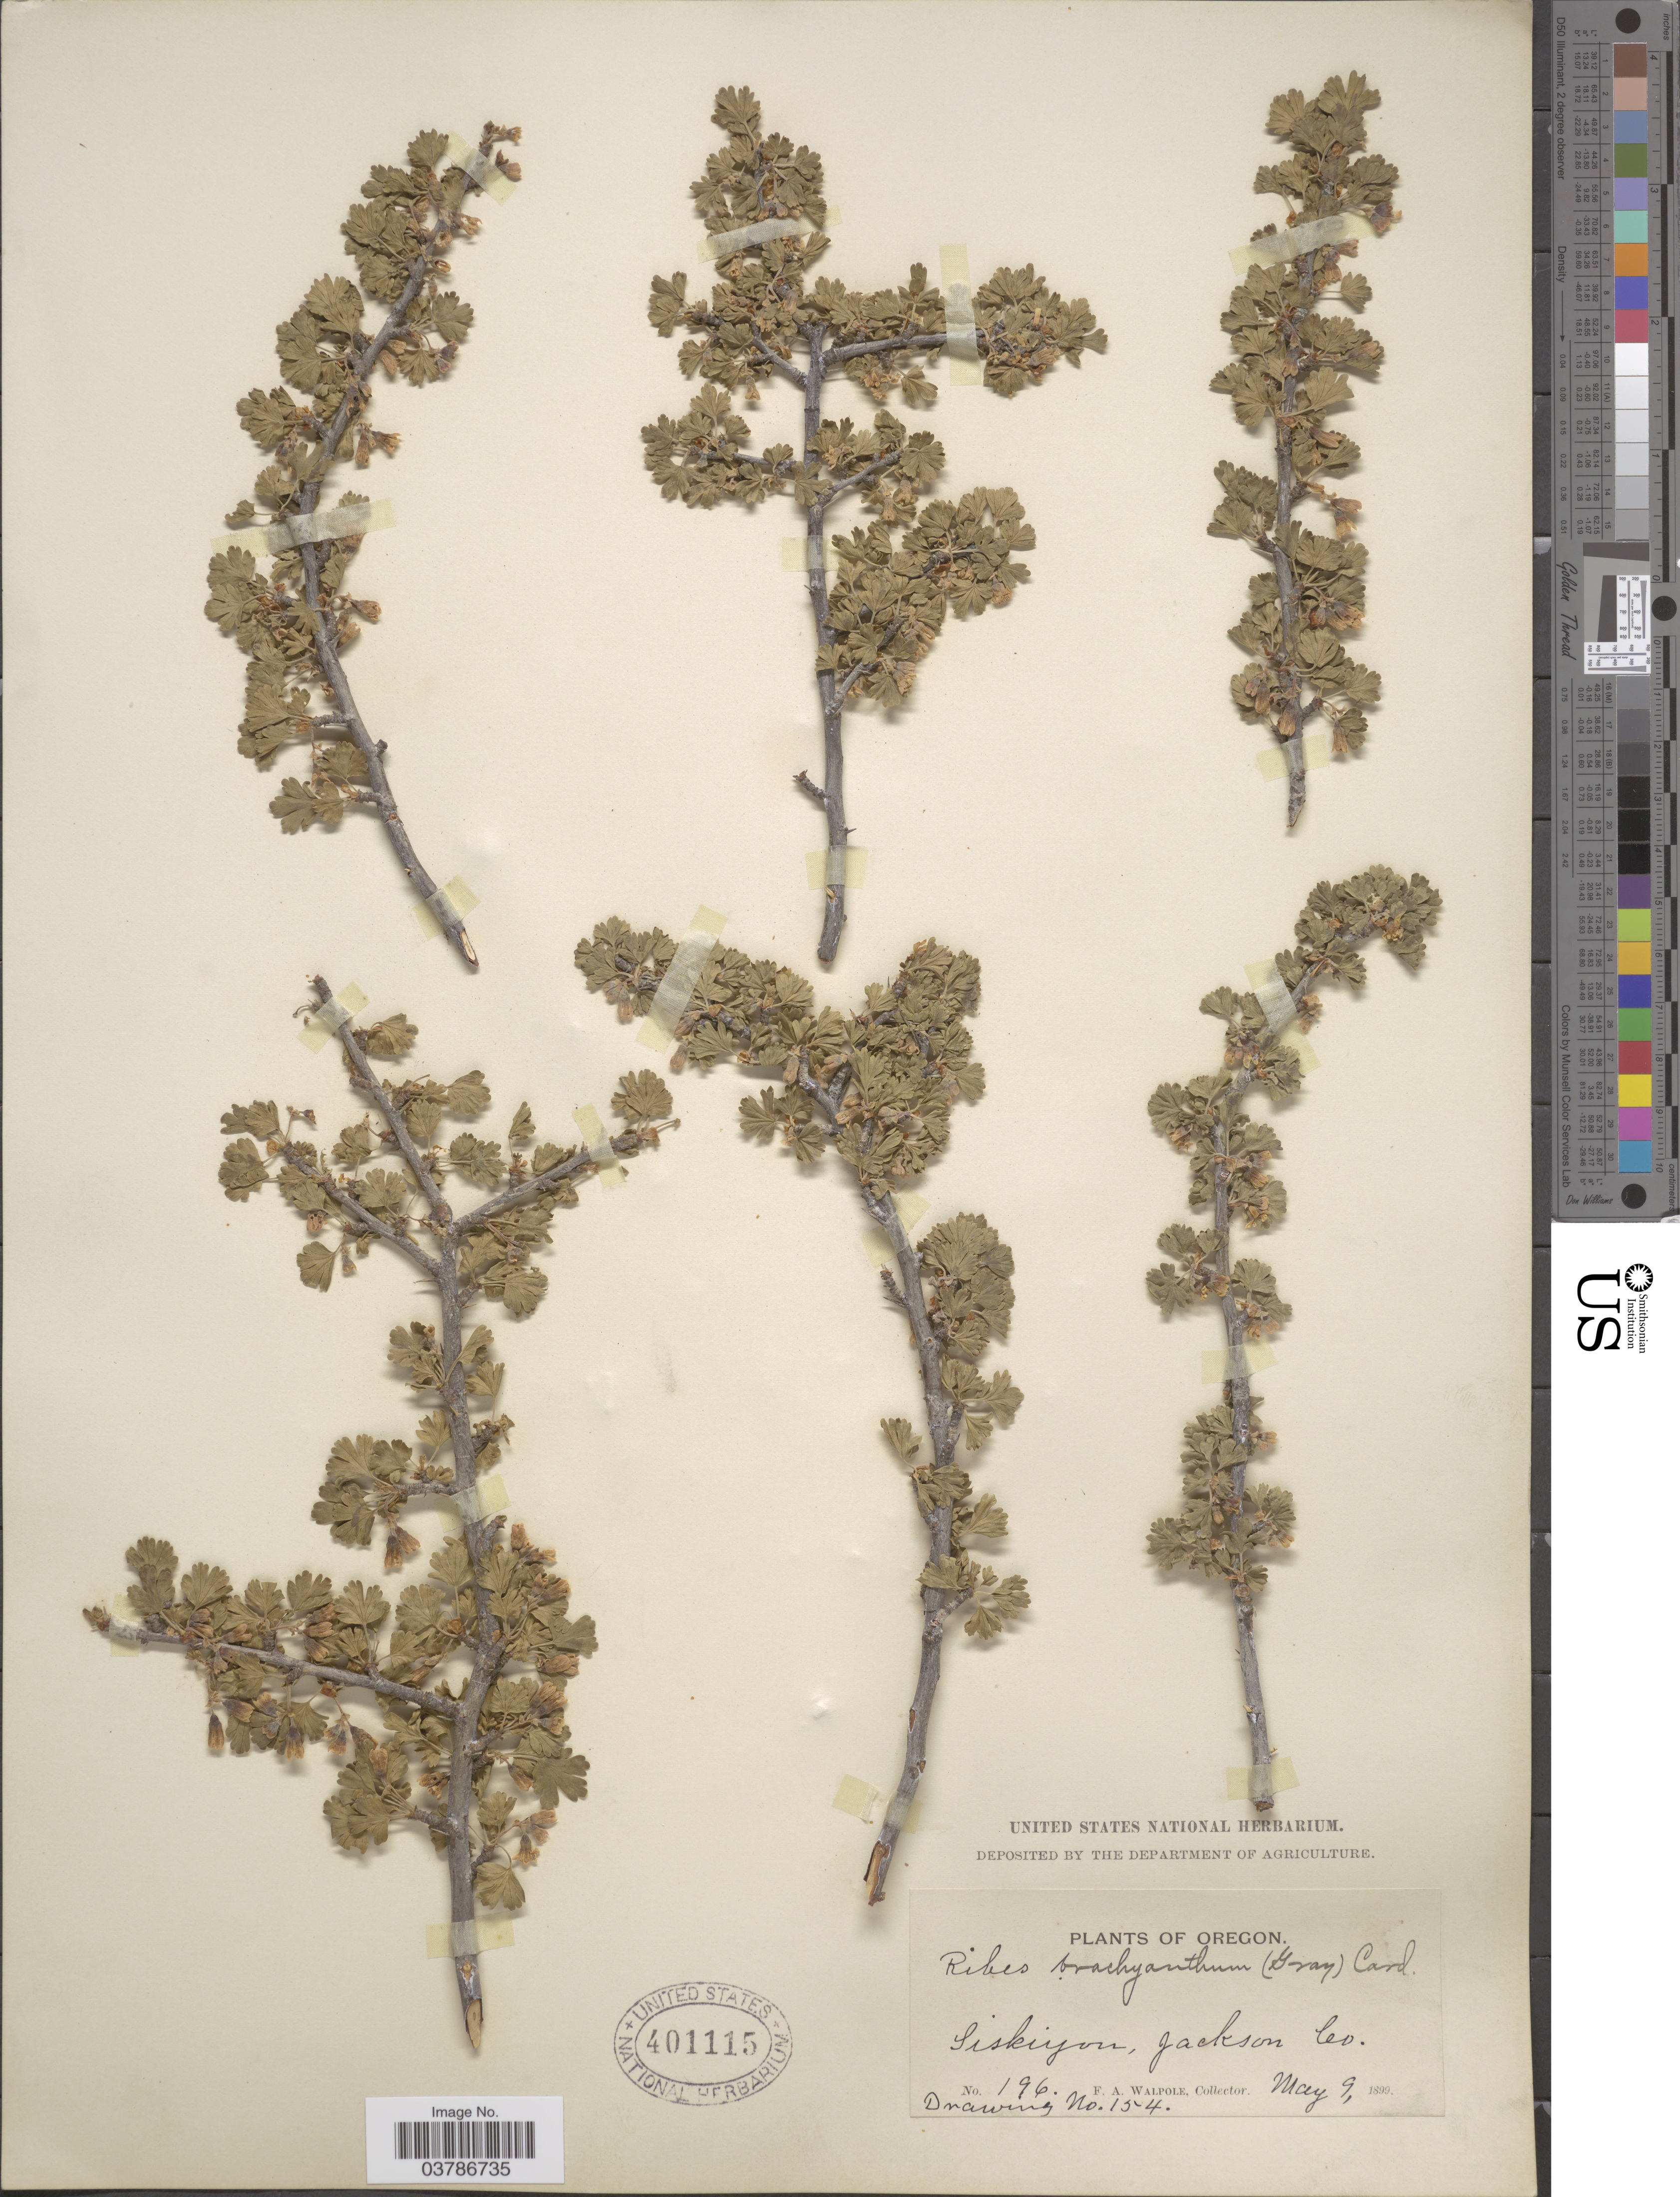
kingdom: Plantae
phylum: Tracheophyta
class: Magnoliopsida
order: Saxifragales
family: Grossulariaceae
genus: Ribes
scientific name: Ribes velutinum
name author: Greene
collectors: F. Walpole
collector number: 196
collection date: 1899-05-09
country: United States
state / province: Oregon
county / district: Jackson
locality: Siskiyou, Jackson Co.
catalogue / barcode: US 401115